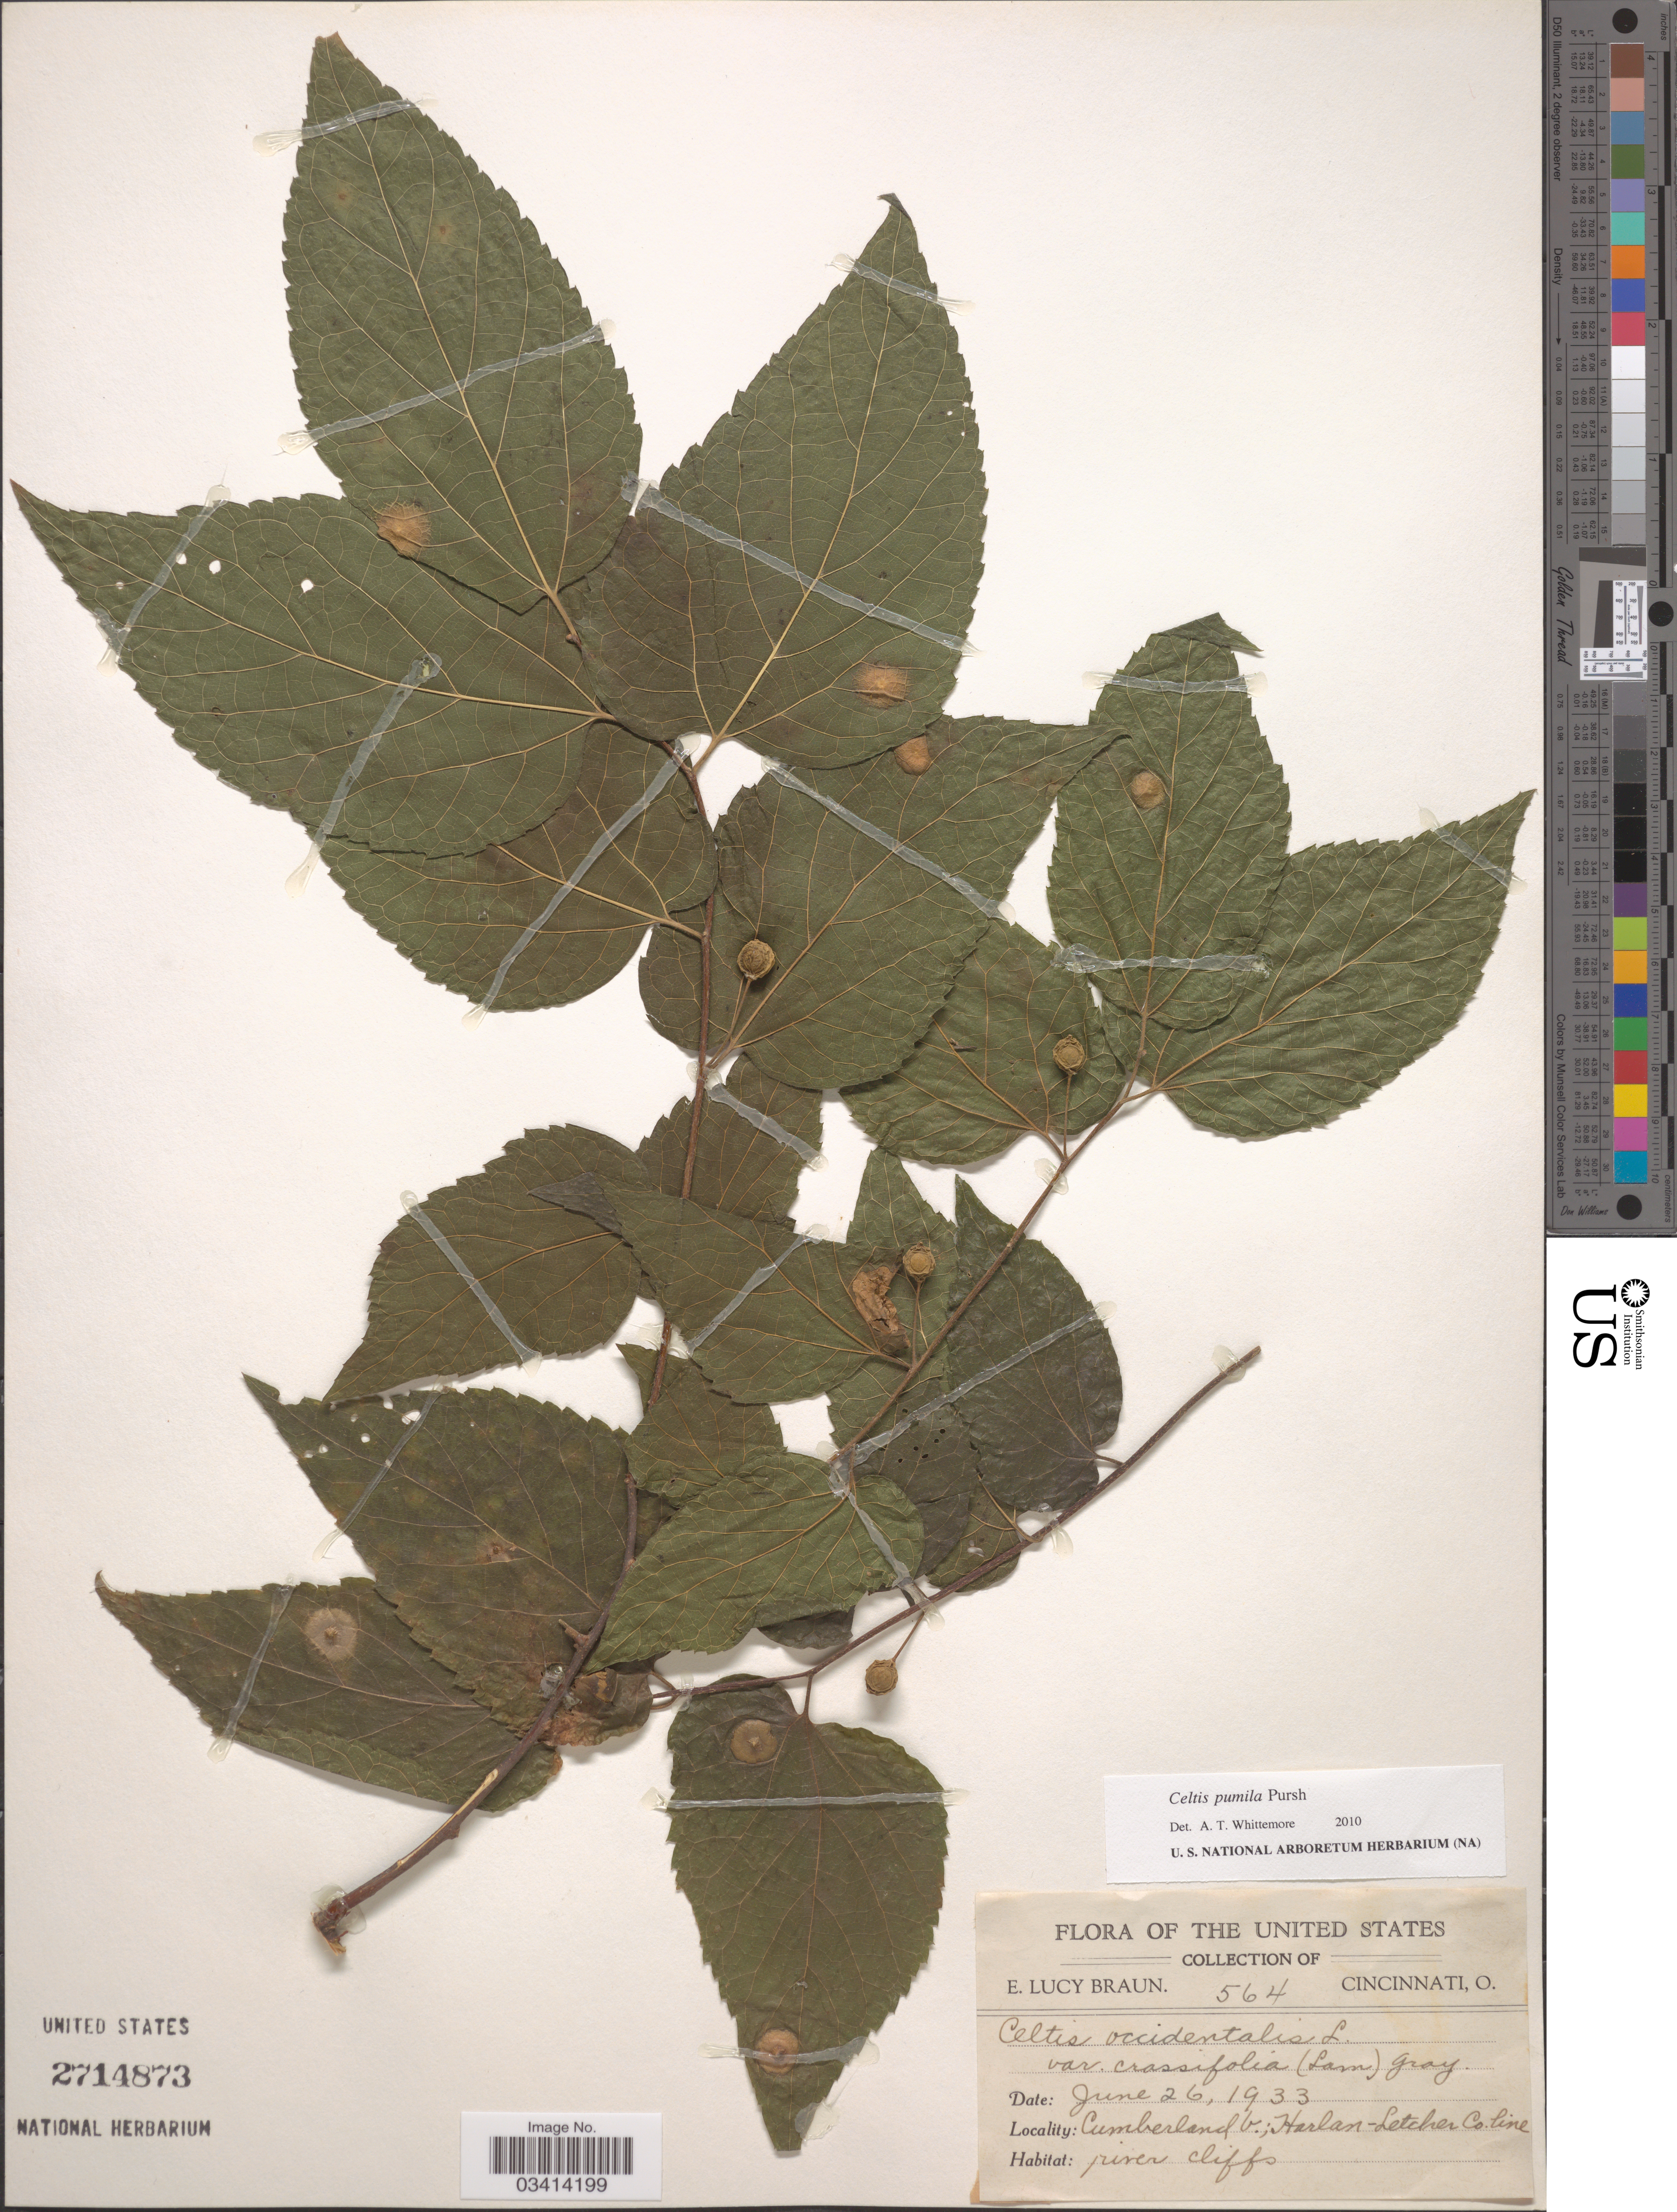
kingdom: Plantae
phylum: Tracheophyta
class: Magnoliopsida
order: Rosales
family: Cannabaceae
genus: Celtis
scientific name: Celtis pumila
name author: Pursh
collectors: E. L. Braun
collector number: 564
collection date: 1933-06-26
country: United States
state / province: Kentucky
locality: Cumberland Co.; Harlan- Fletcher Co. line river cliffs.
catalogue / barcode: US 2714873